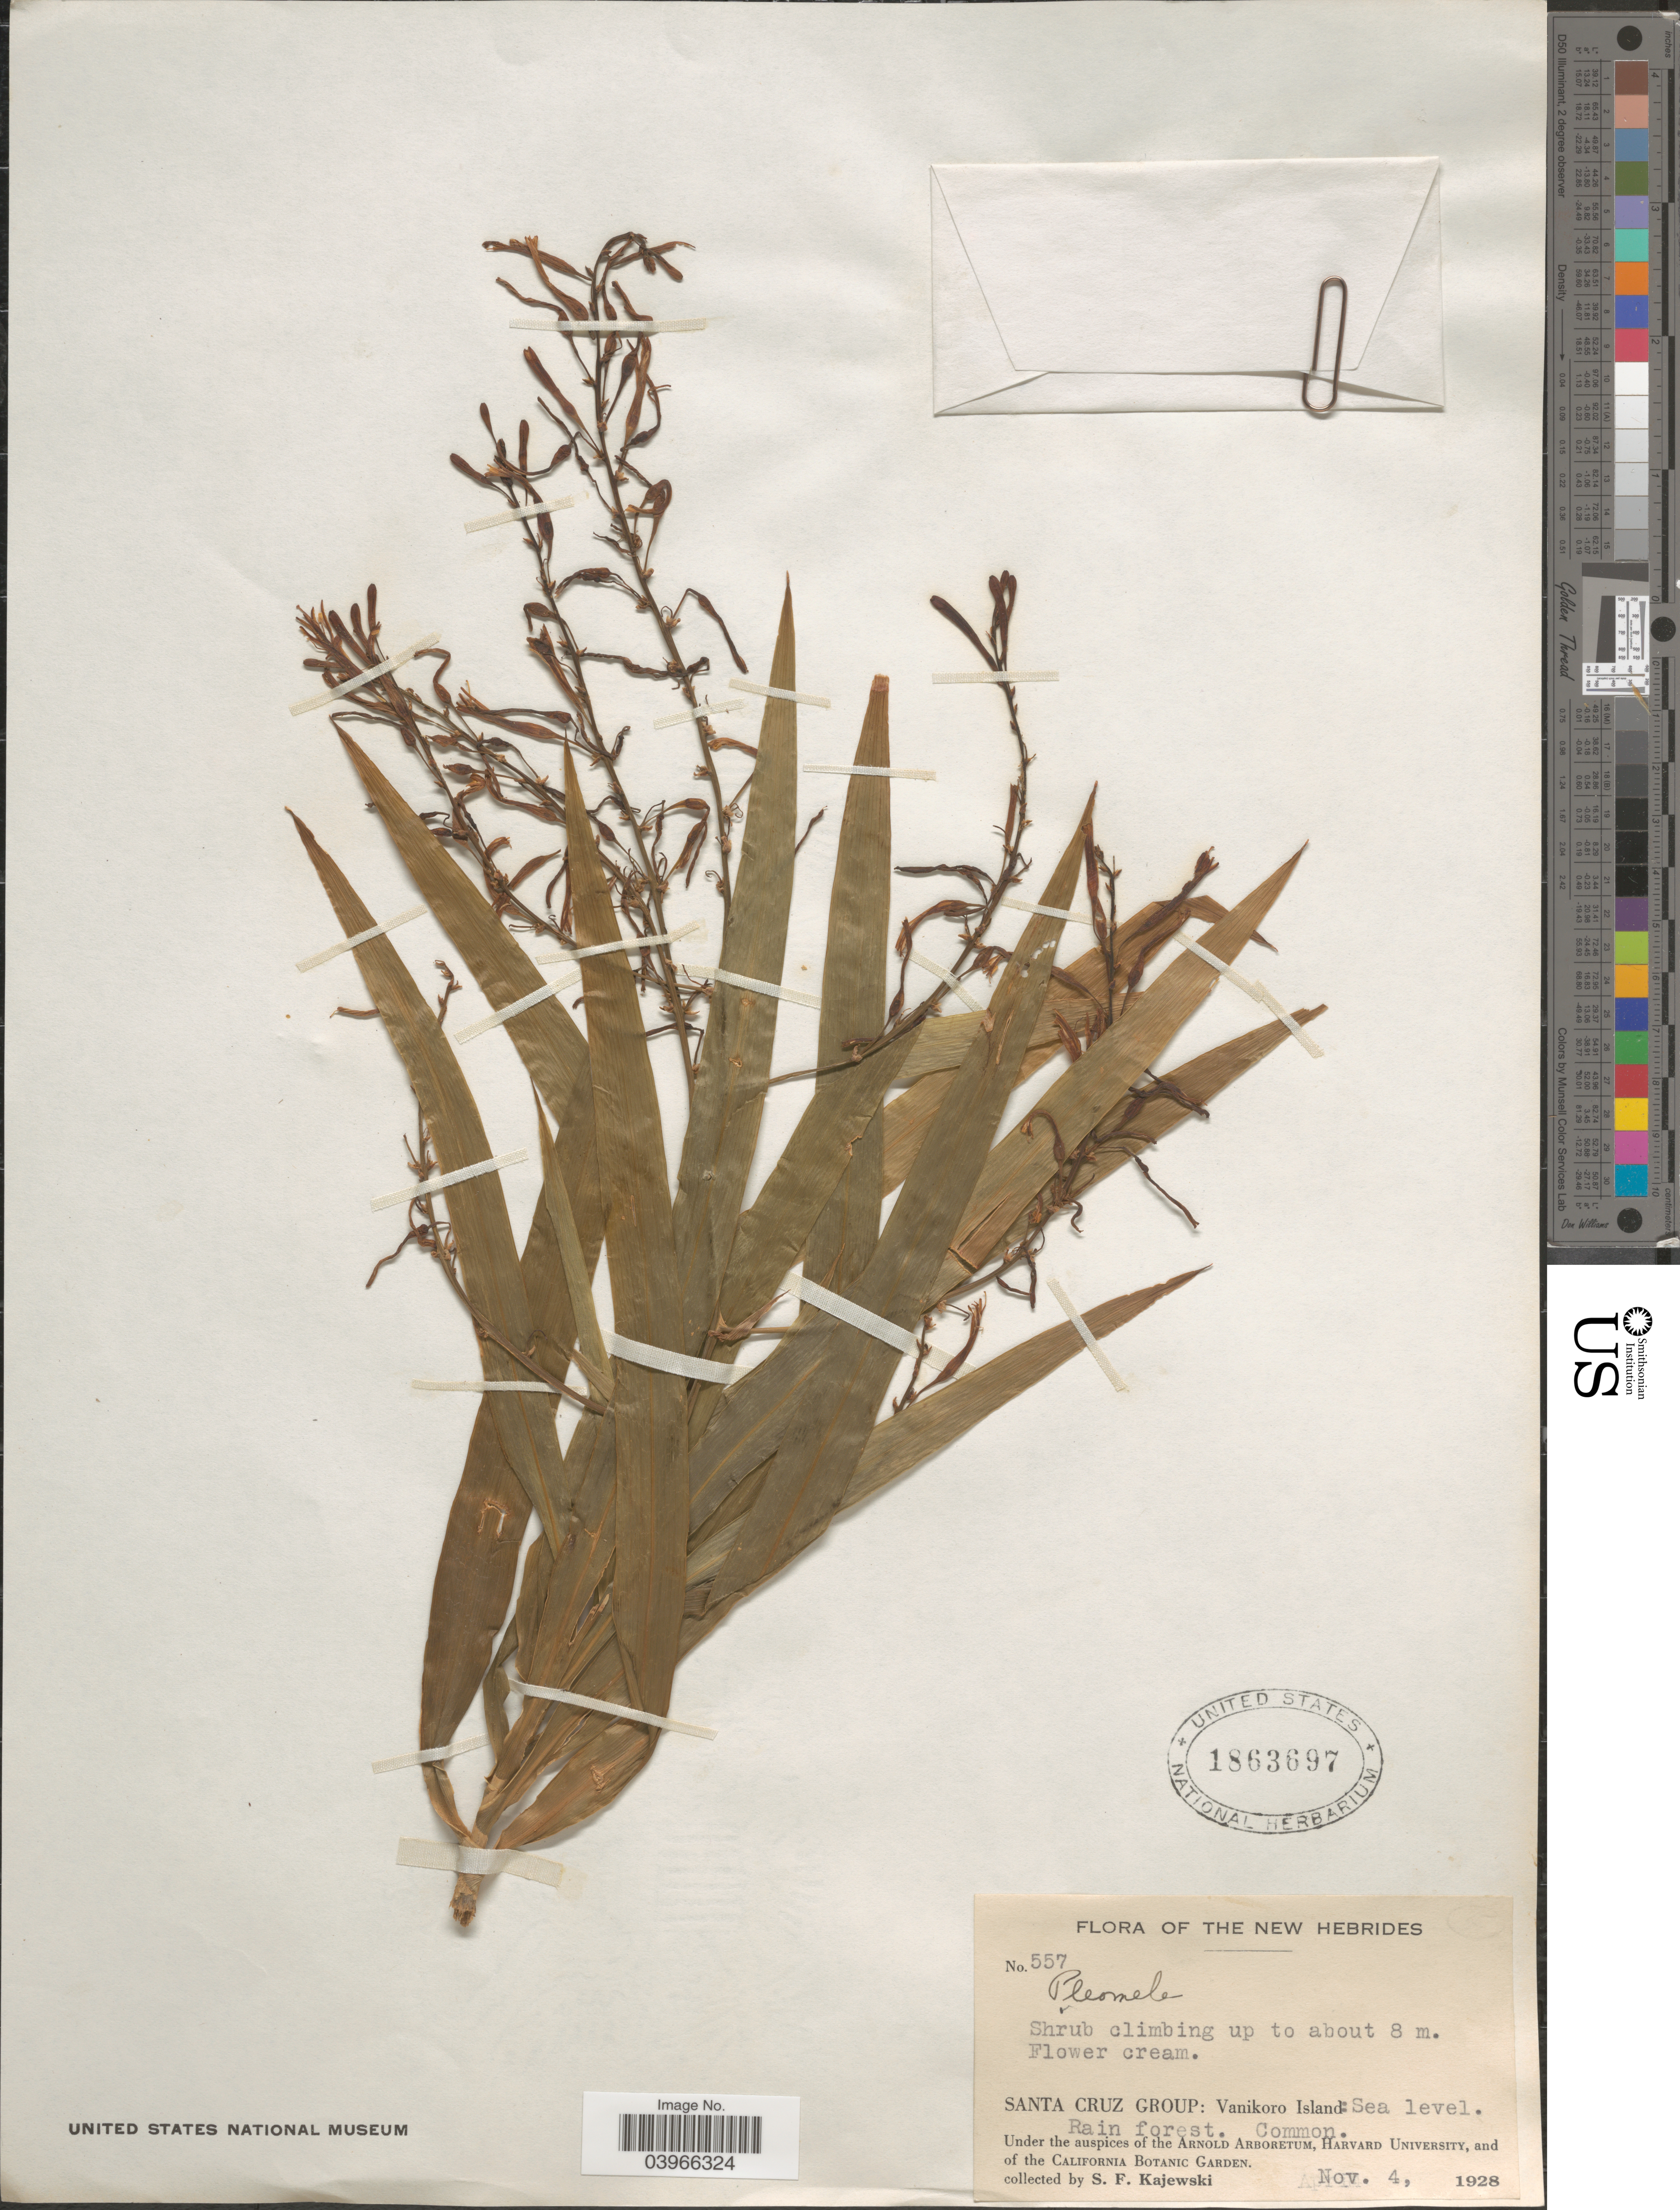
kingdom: Plantae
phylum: Tracheophyta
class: Liliopsida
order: Asparagales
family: Asparagaceae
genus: Dracaena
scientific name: Dracaena sp.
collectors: S. Kajewski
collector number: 557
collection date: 1928-11-04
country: Solomon Islands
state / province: Santa Cruz Is.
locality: The New Hebrides. Santa Cruz Group: Vanikoro Island.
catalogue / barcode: US 1863697